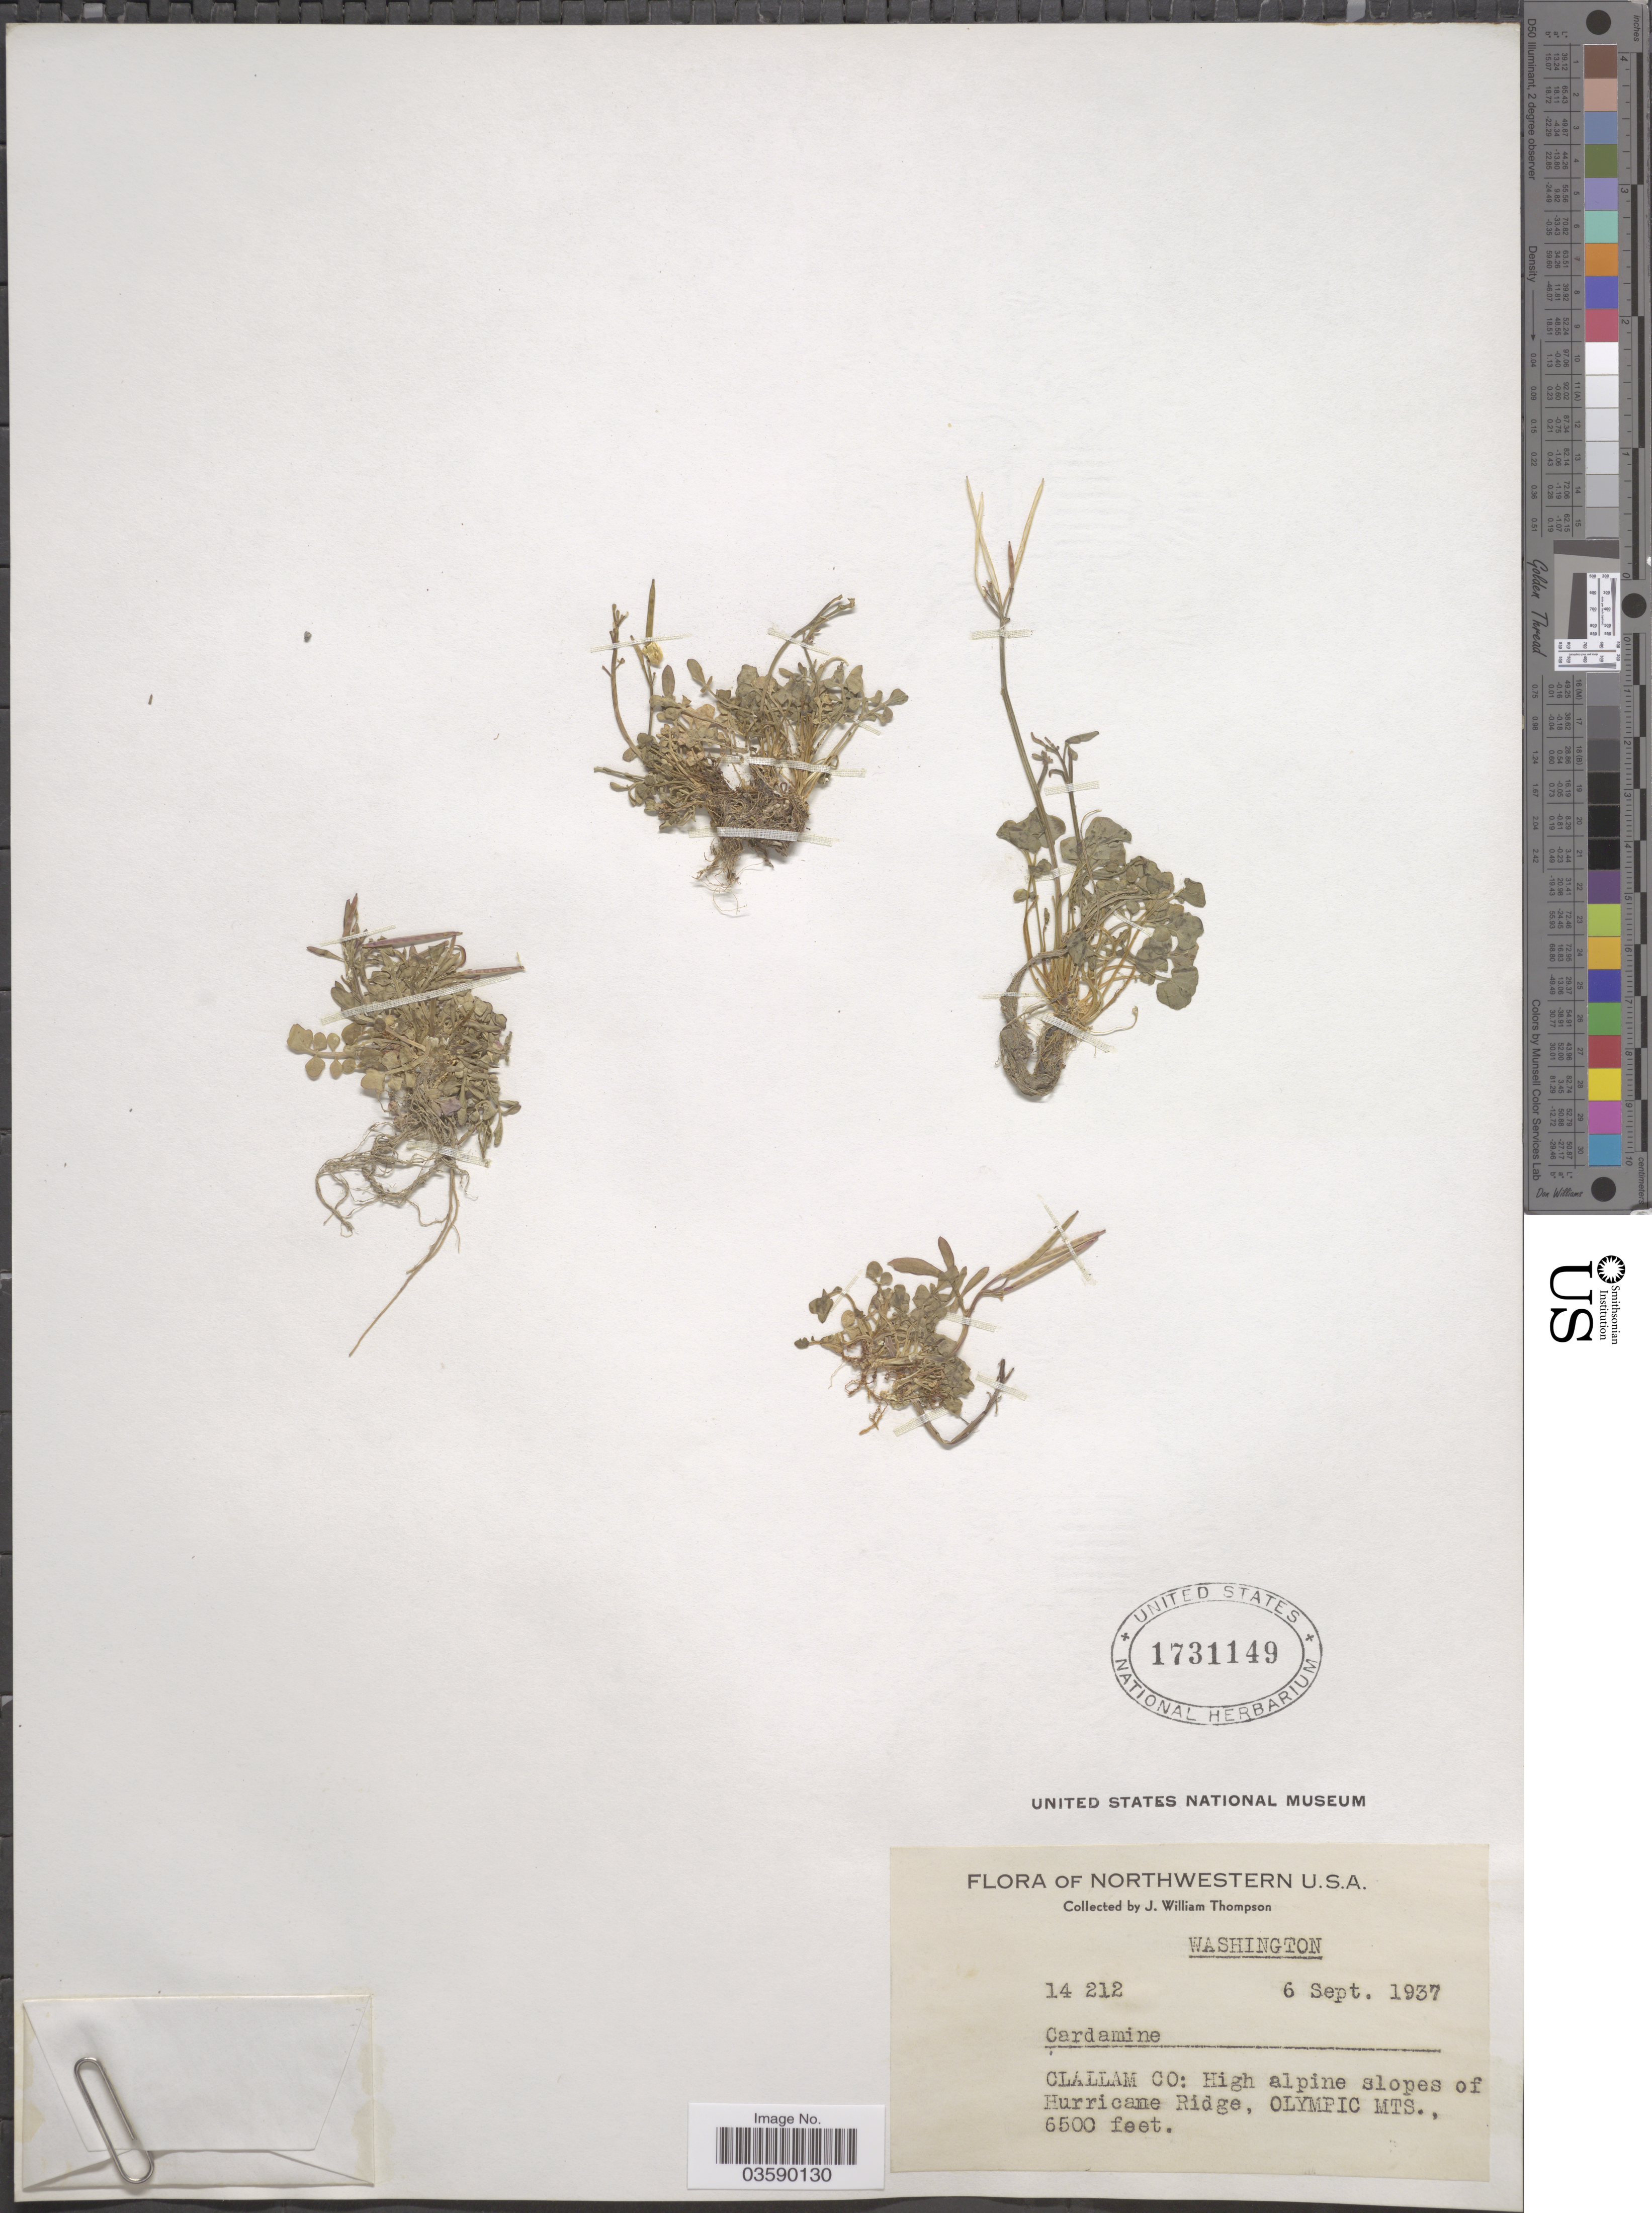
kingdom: Plantae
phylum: Tracheophyta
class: Magnoliopsida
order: Brassicales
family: Brassicaceae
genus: Cardamine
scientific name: Cardamine sp.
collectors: J. W. Thompson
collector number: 14212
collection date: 1937-09-06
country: United States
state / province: Washington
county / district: Clallam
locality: Northwestern U.S.A. Clallam Co. High alpine slopes of Hurricane Ridge, Olympic Mts.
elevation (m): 1981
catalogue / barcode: US 1731149